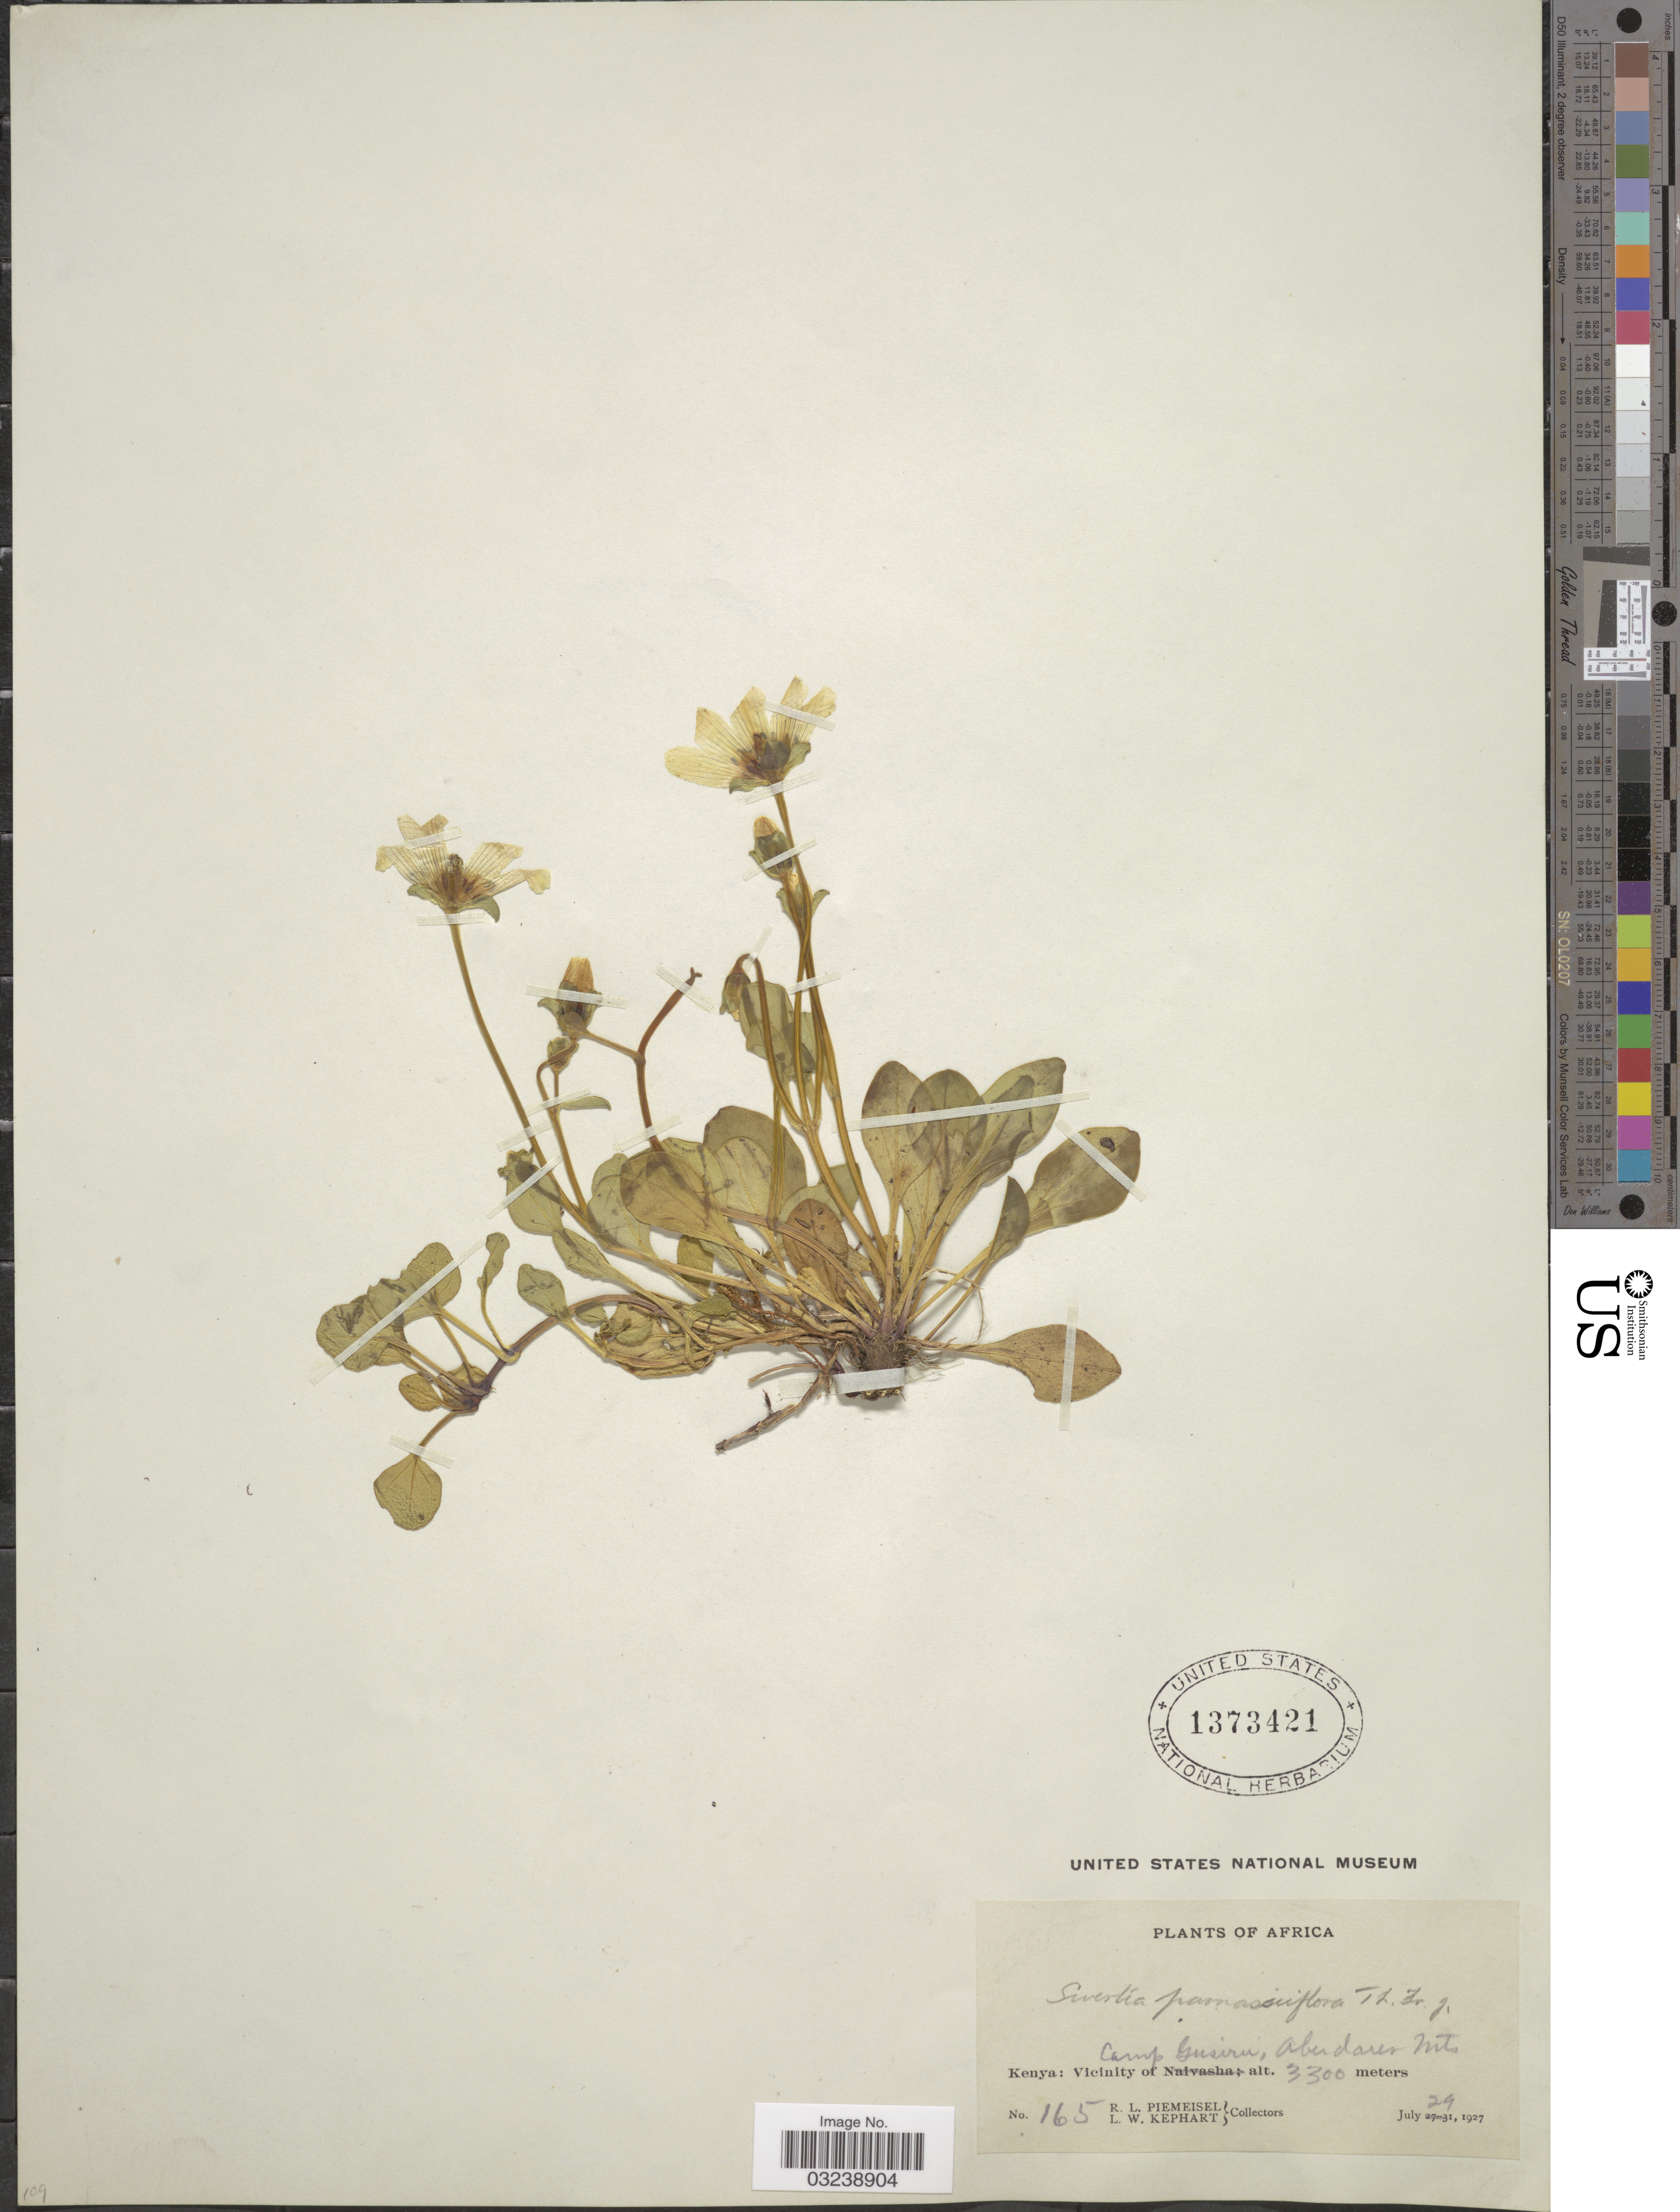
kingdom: Plantae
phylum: Tracheophyta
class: Magnoliopsida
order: Gentianales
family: Gentianaceae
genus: Swertia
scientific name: Swertia parnassiiflora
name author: T.C.E. Fr.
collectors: R. L. Piemeisel & L. W. Kephart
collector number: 165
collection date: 1927-07-29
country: Kenya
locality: Vicinity of Camp Gusiru, Aberdares Mts.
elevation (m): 3300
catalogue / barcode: US 1373421